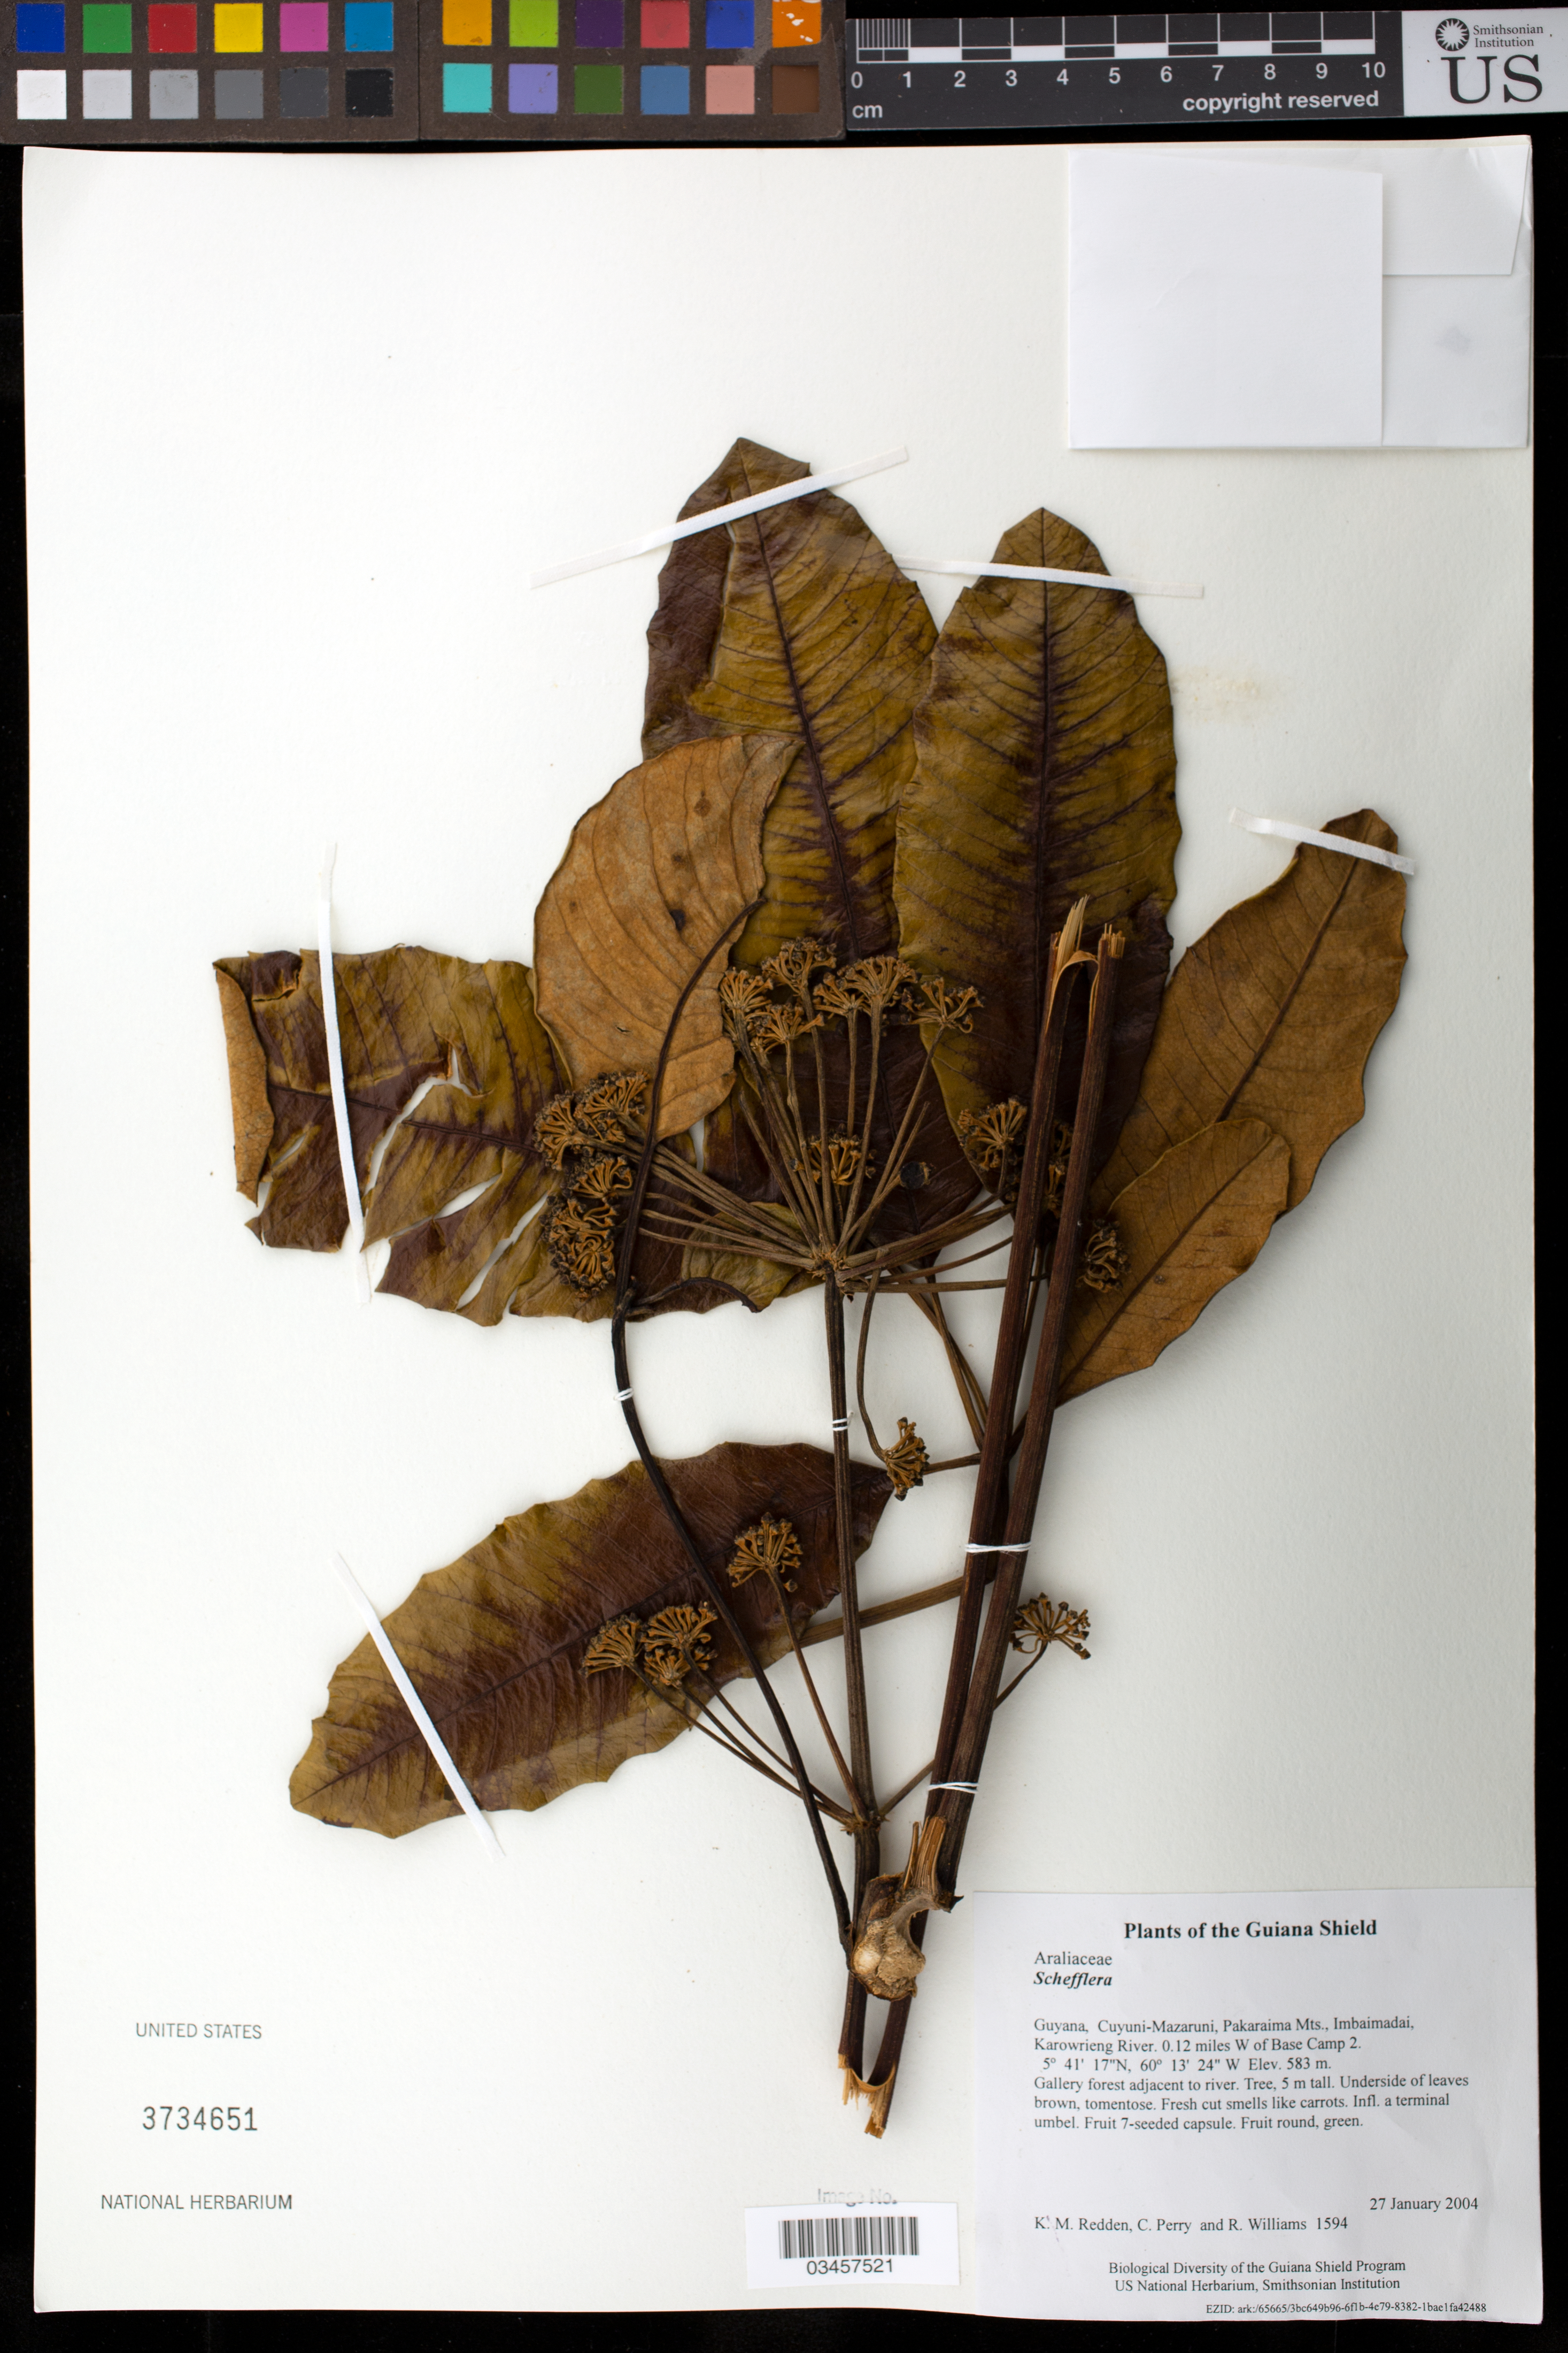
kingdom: Plantae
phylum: Tracheophyta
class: Magnoliopsida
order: Apiales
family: Araliaceae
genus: Schefflera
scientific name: Schefflera sp.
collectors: K. M. Redden, C. Perry & R. Williams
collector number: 1594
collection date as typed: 27 January 2004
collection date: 2004-01-27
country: Guyana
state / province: Cuyuni-Mazaruni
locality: Pakaraima Mts., Imbaimadai, Karowrieng River. 0.12 miles W of Base Camp 2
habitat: Gallery forest adjacent to river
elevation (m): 583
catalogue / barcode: US 3734651